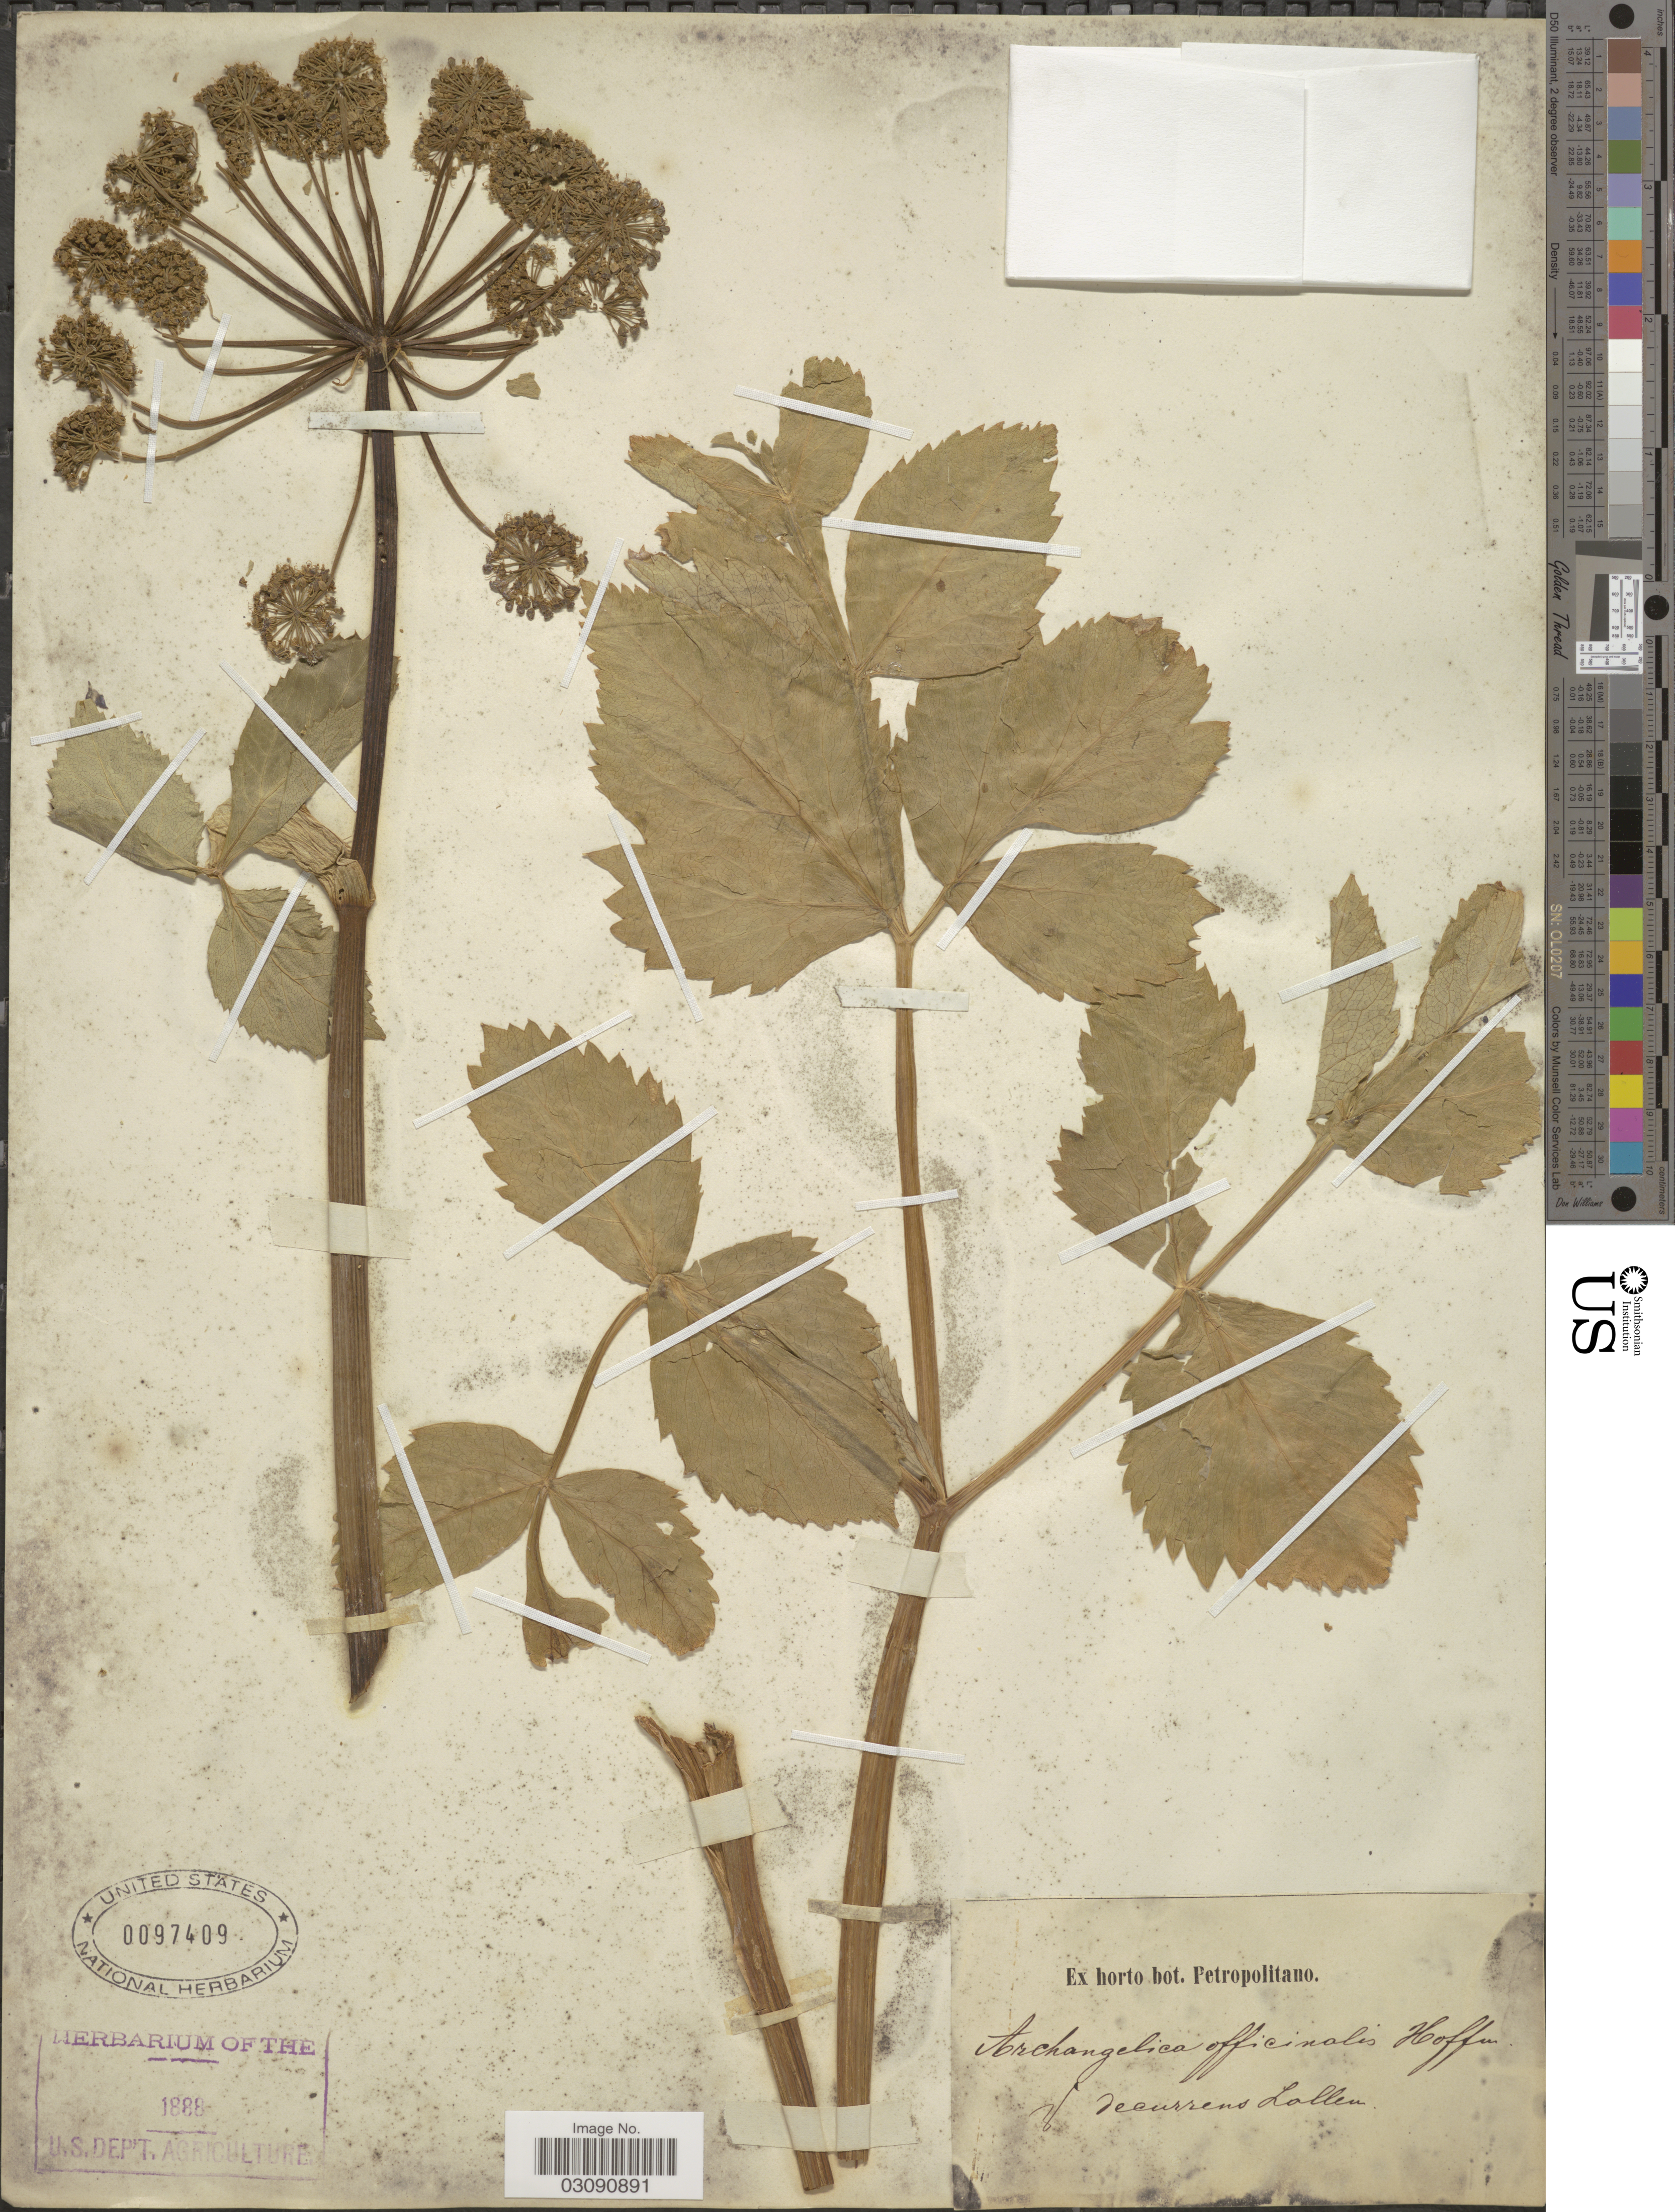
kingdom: Plantae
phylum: Tracheophyta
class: Magnoliopsida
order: Apiales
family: Apiaceae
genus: Archangelica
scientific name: Archangelica officinalis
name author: Hoffm.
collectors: ex Horto Bot. Petropolitano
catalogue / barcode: US 97409